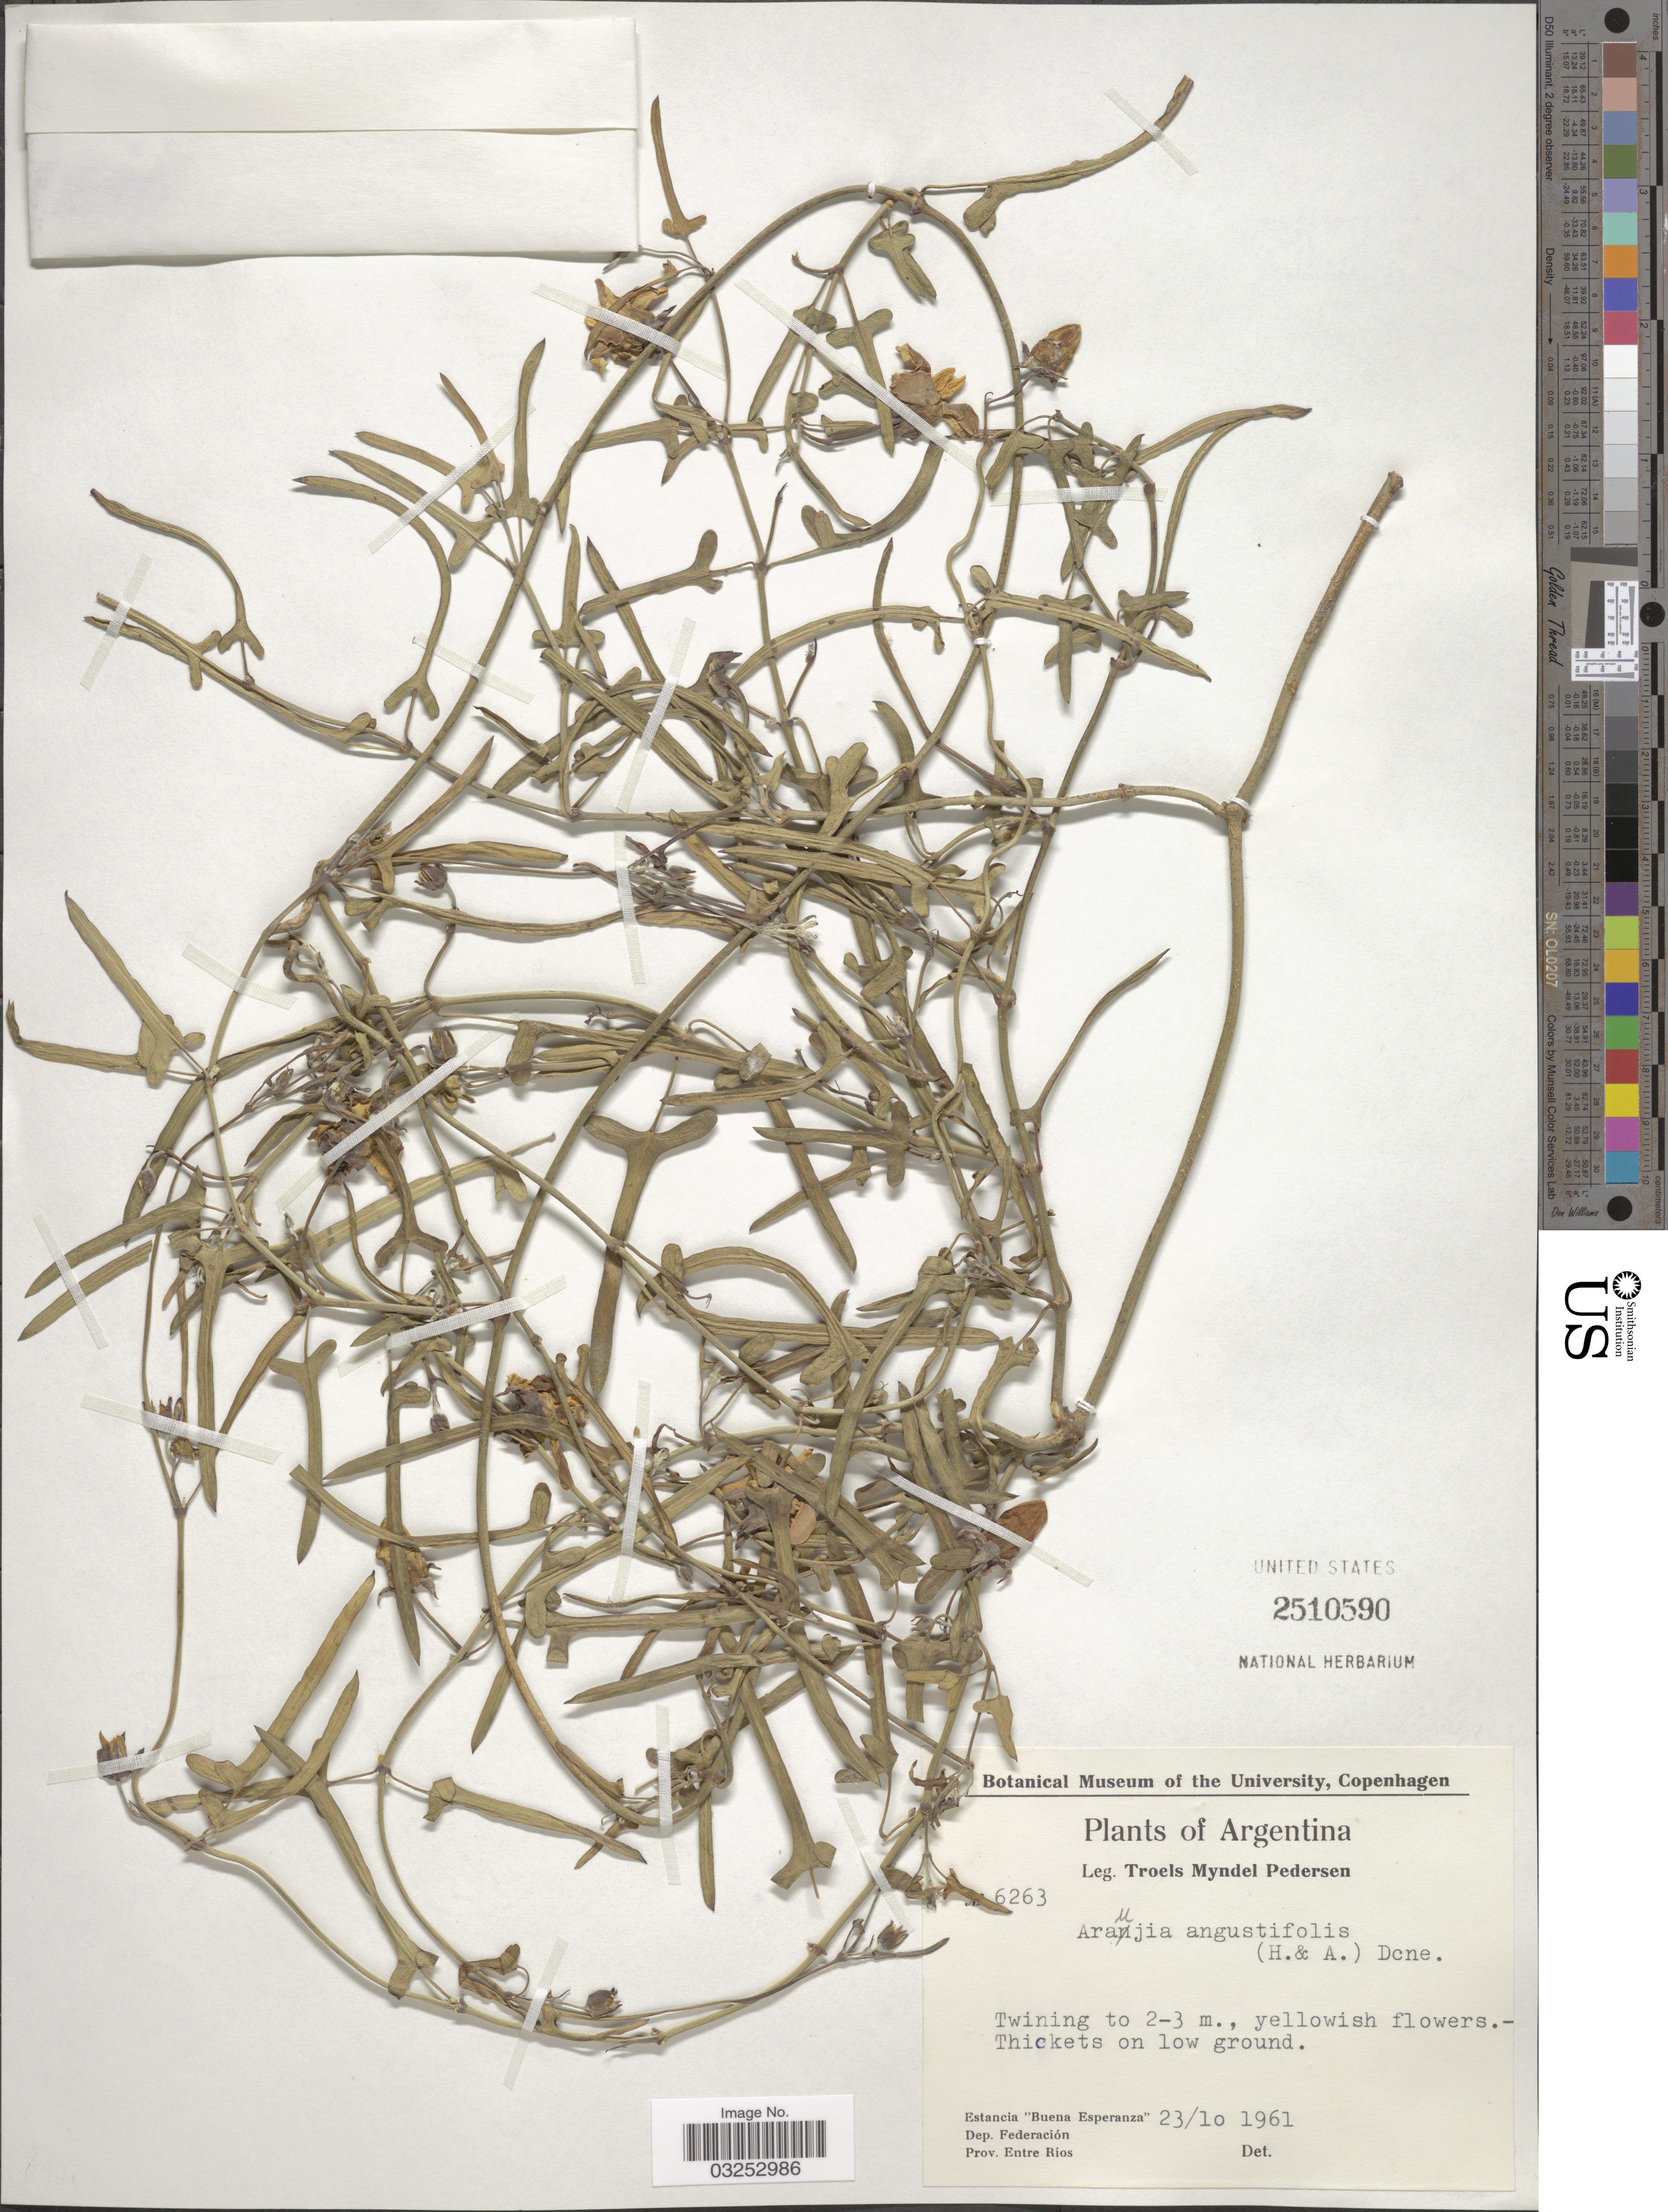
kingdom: Plantae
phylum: Tracheophyta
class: Magnoliopsida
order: Gentianales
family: Apocynaceae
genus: Araujia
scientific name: Araujia angustifolia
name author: (Hook. & Arn.) Steud.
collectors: T. Pederson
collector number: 6263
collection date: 1961-10-23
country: Argentina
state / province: Entre Rios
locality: Estancia "Buena Esperanza" Dep. Federación, Prov. Entre Rios.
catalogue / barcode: US 2510590